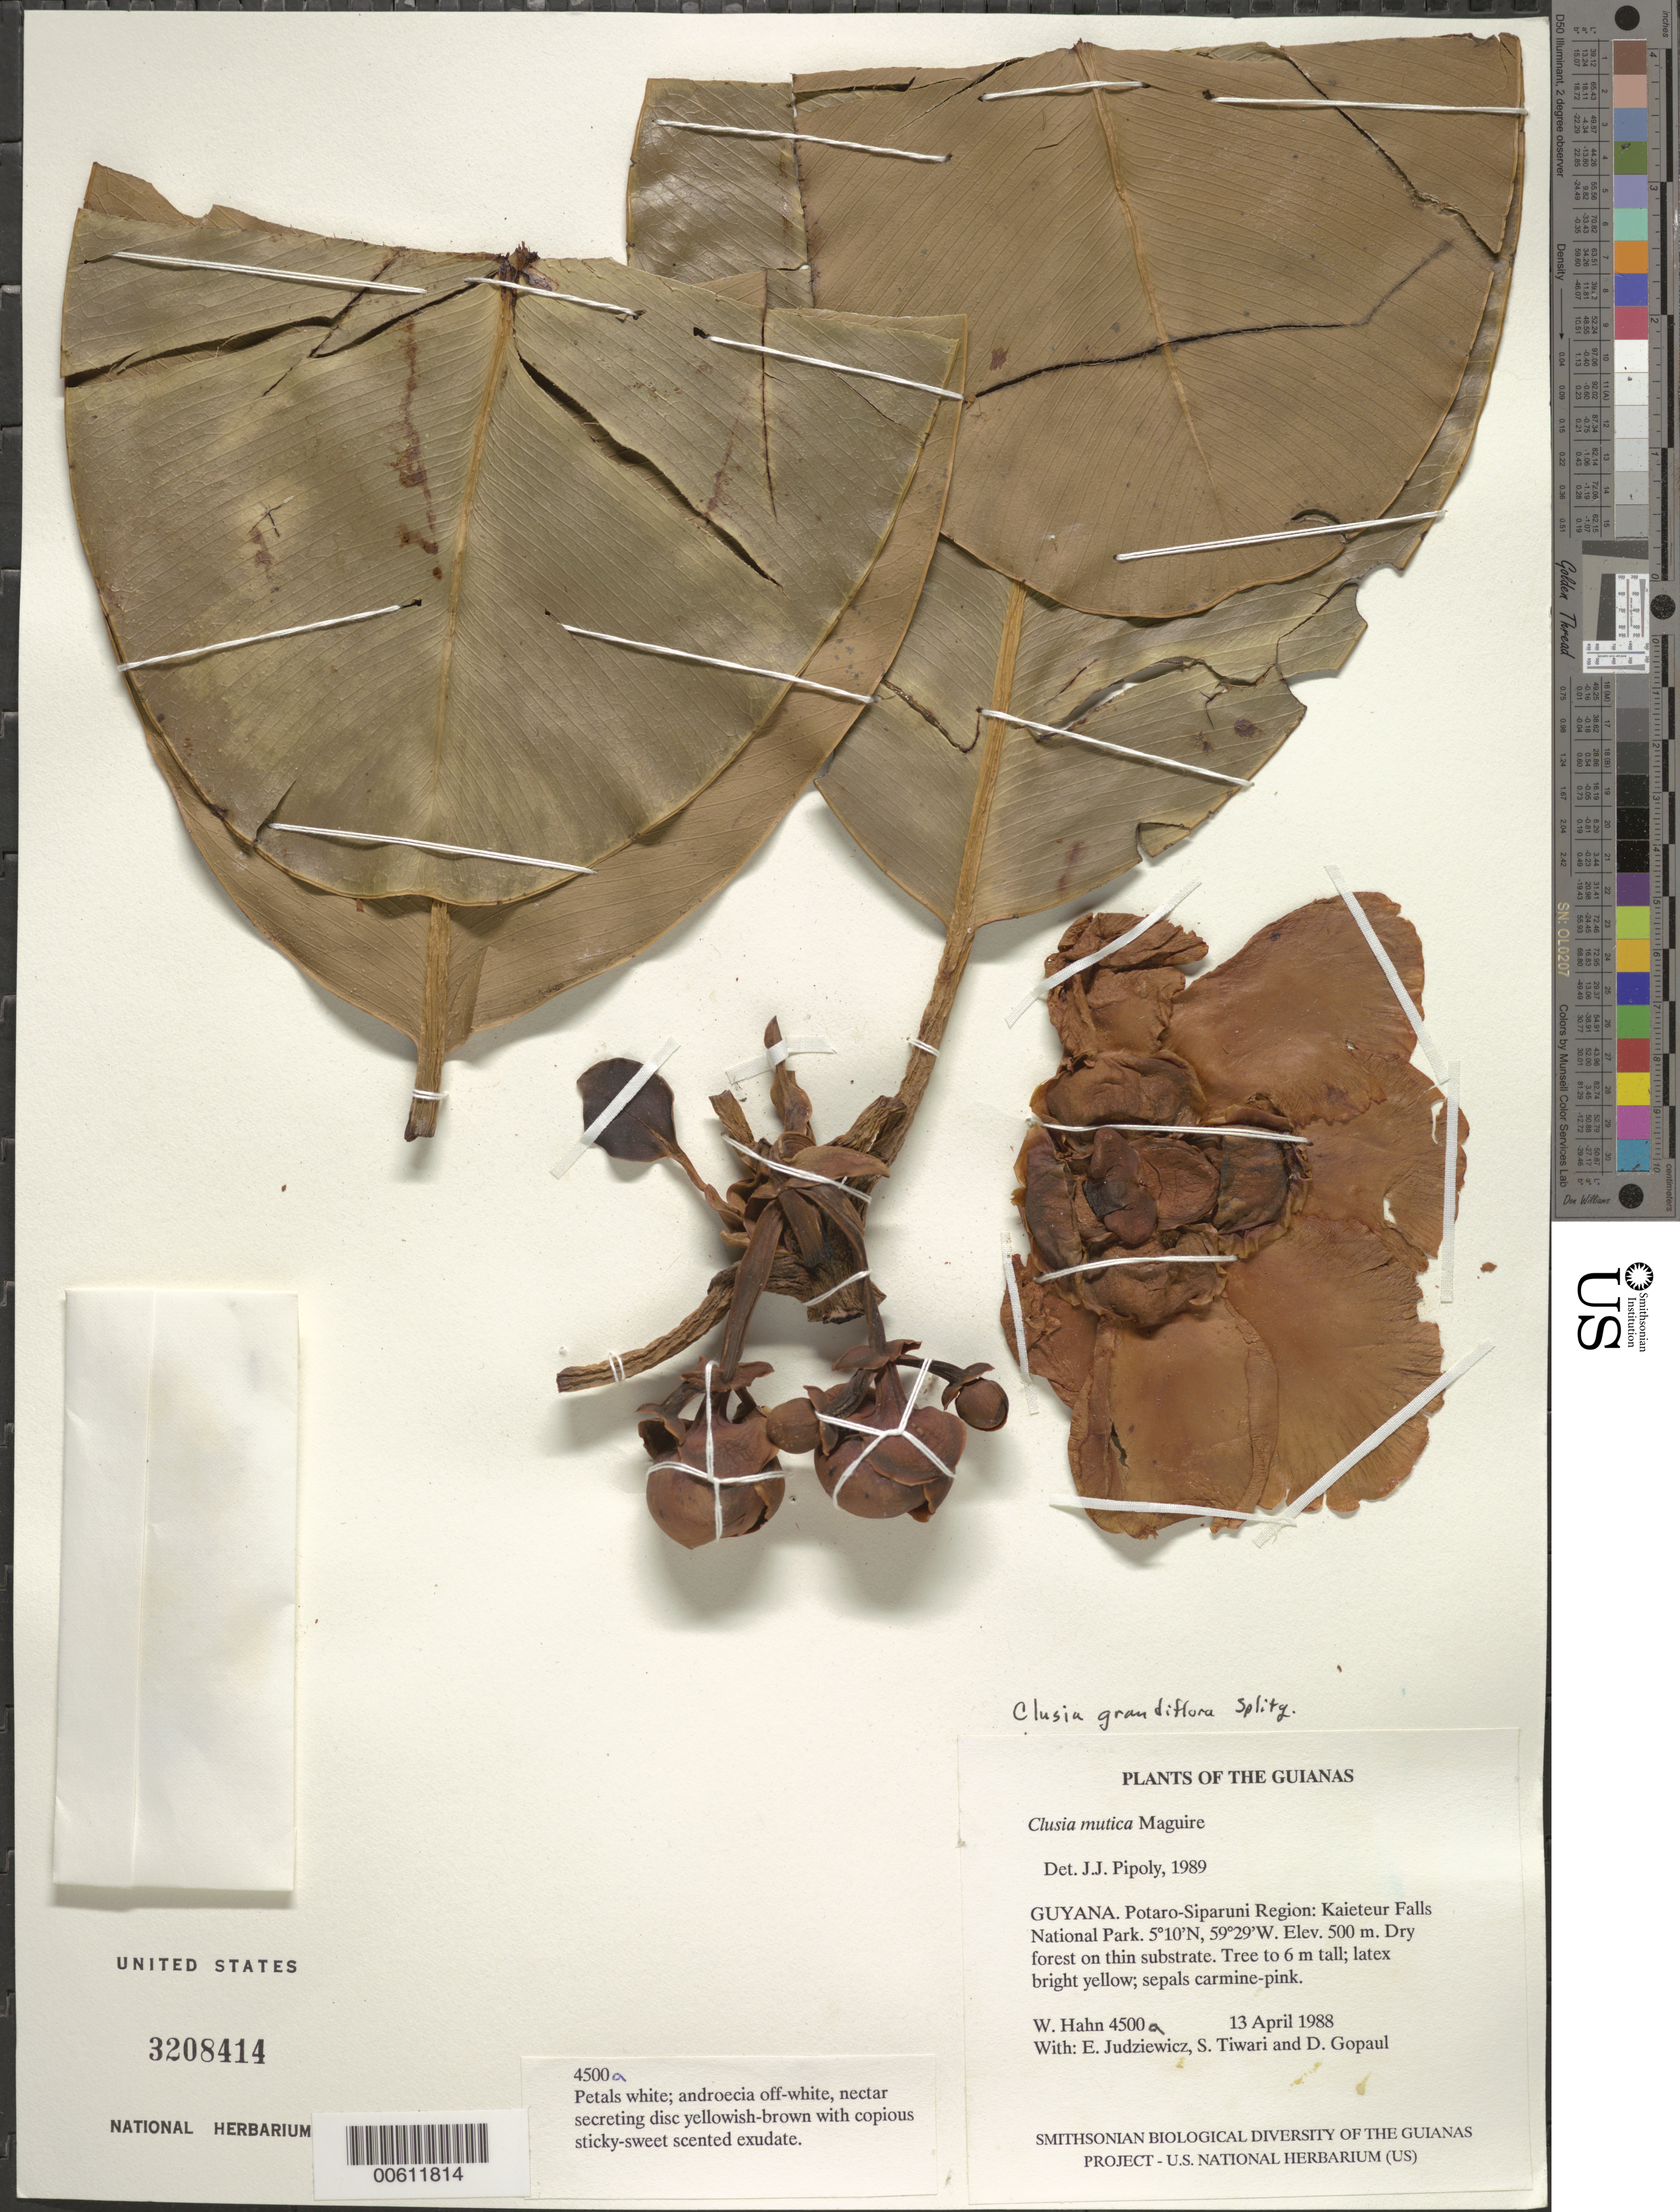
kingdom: Plantae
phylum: Tracheophyta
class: Magnoliopsida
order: Malpighiales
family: Clusiaceae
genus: Clusia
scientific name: Clusia grandiflora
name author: Splitg.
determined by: Pipoly, J. J., III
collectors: W. Hahn, E. J. Judziewicz, S. Tiwari & D. Gopaul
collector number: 4500 a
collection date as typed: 13 April 1988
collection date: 1988-04-13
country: Guyana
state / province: Potaro-Siparuni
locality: Kaieteur Falls National Park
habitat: Dry forest on thin substrate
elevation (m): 500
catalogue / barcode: US 3208414-2